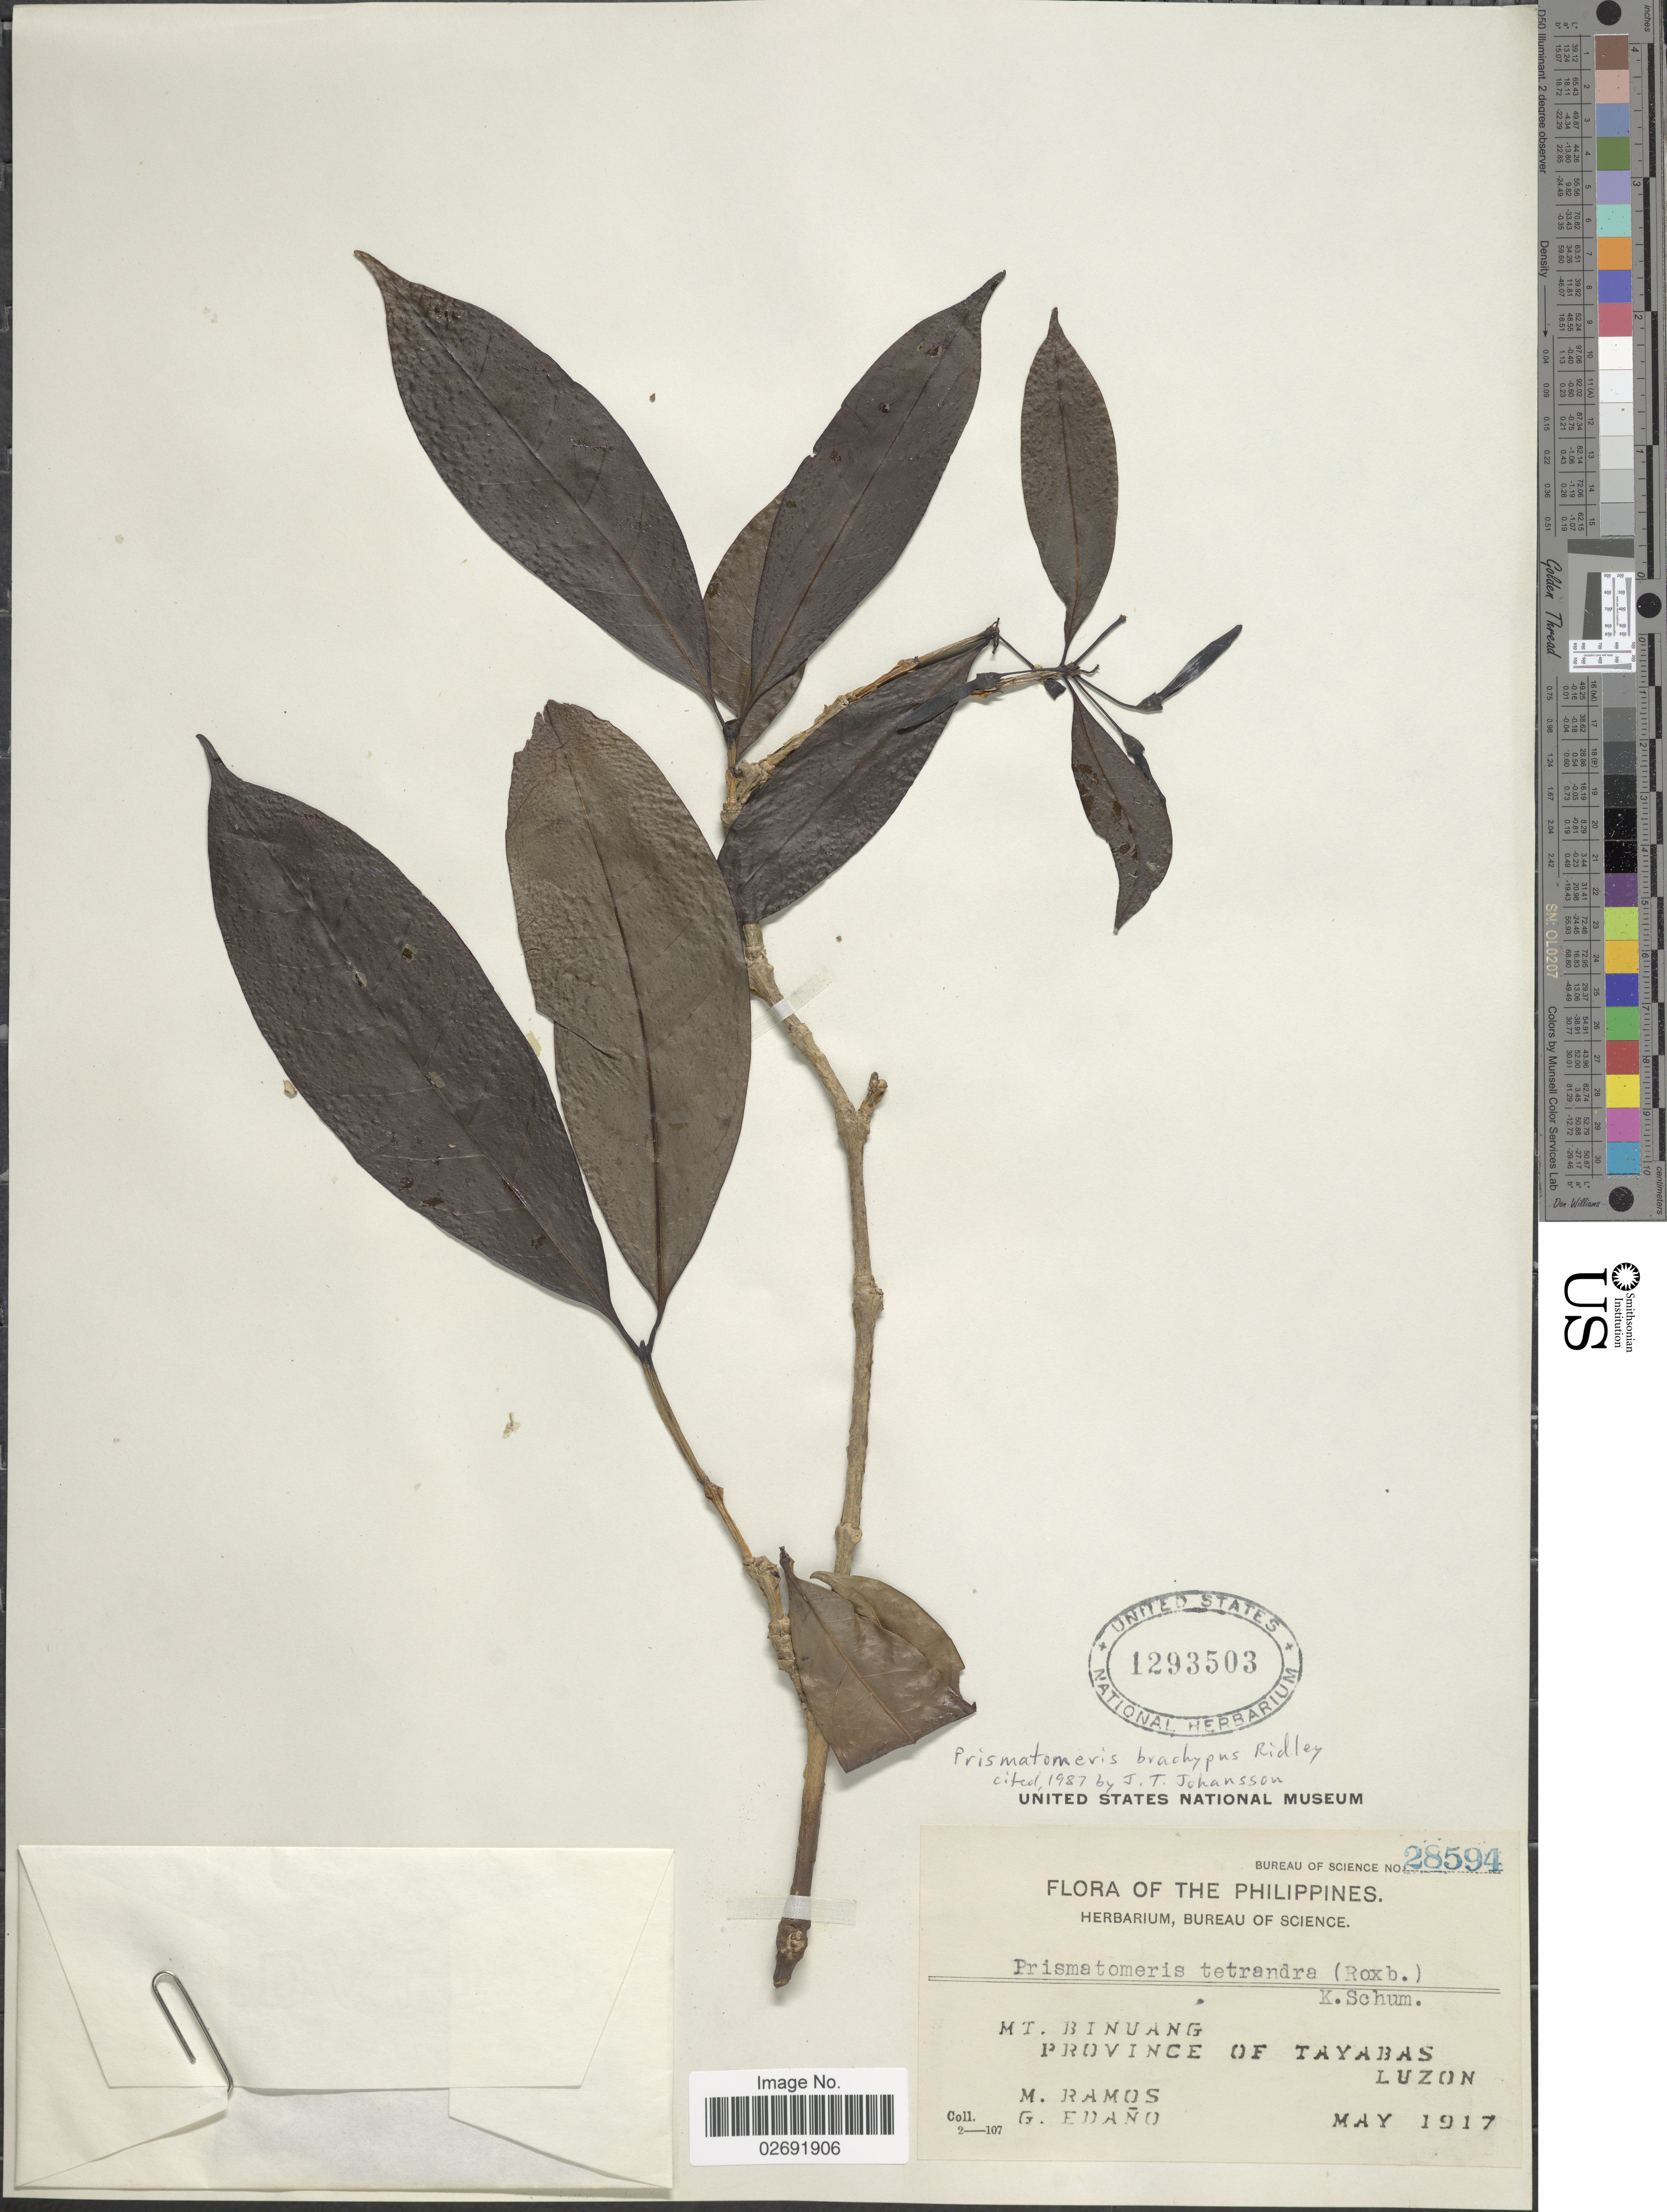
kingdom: Plantae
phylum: Tracheophyta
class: Magnoliopsida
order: Gentianales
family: Rubiaceae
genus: Prismatomeris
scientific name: Prismatomeris brachypus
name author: Ridl.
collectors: M. Ramos & G. Edaño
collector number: Bureau of Science 28594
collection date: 1917-05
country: Philippines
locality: Mt Binuang, Province of Tayabas, Luzon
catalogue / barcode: US 1293503